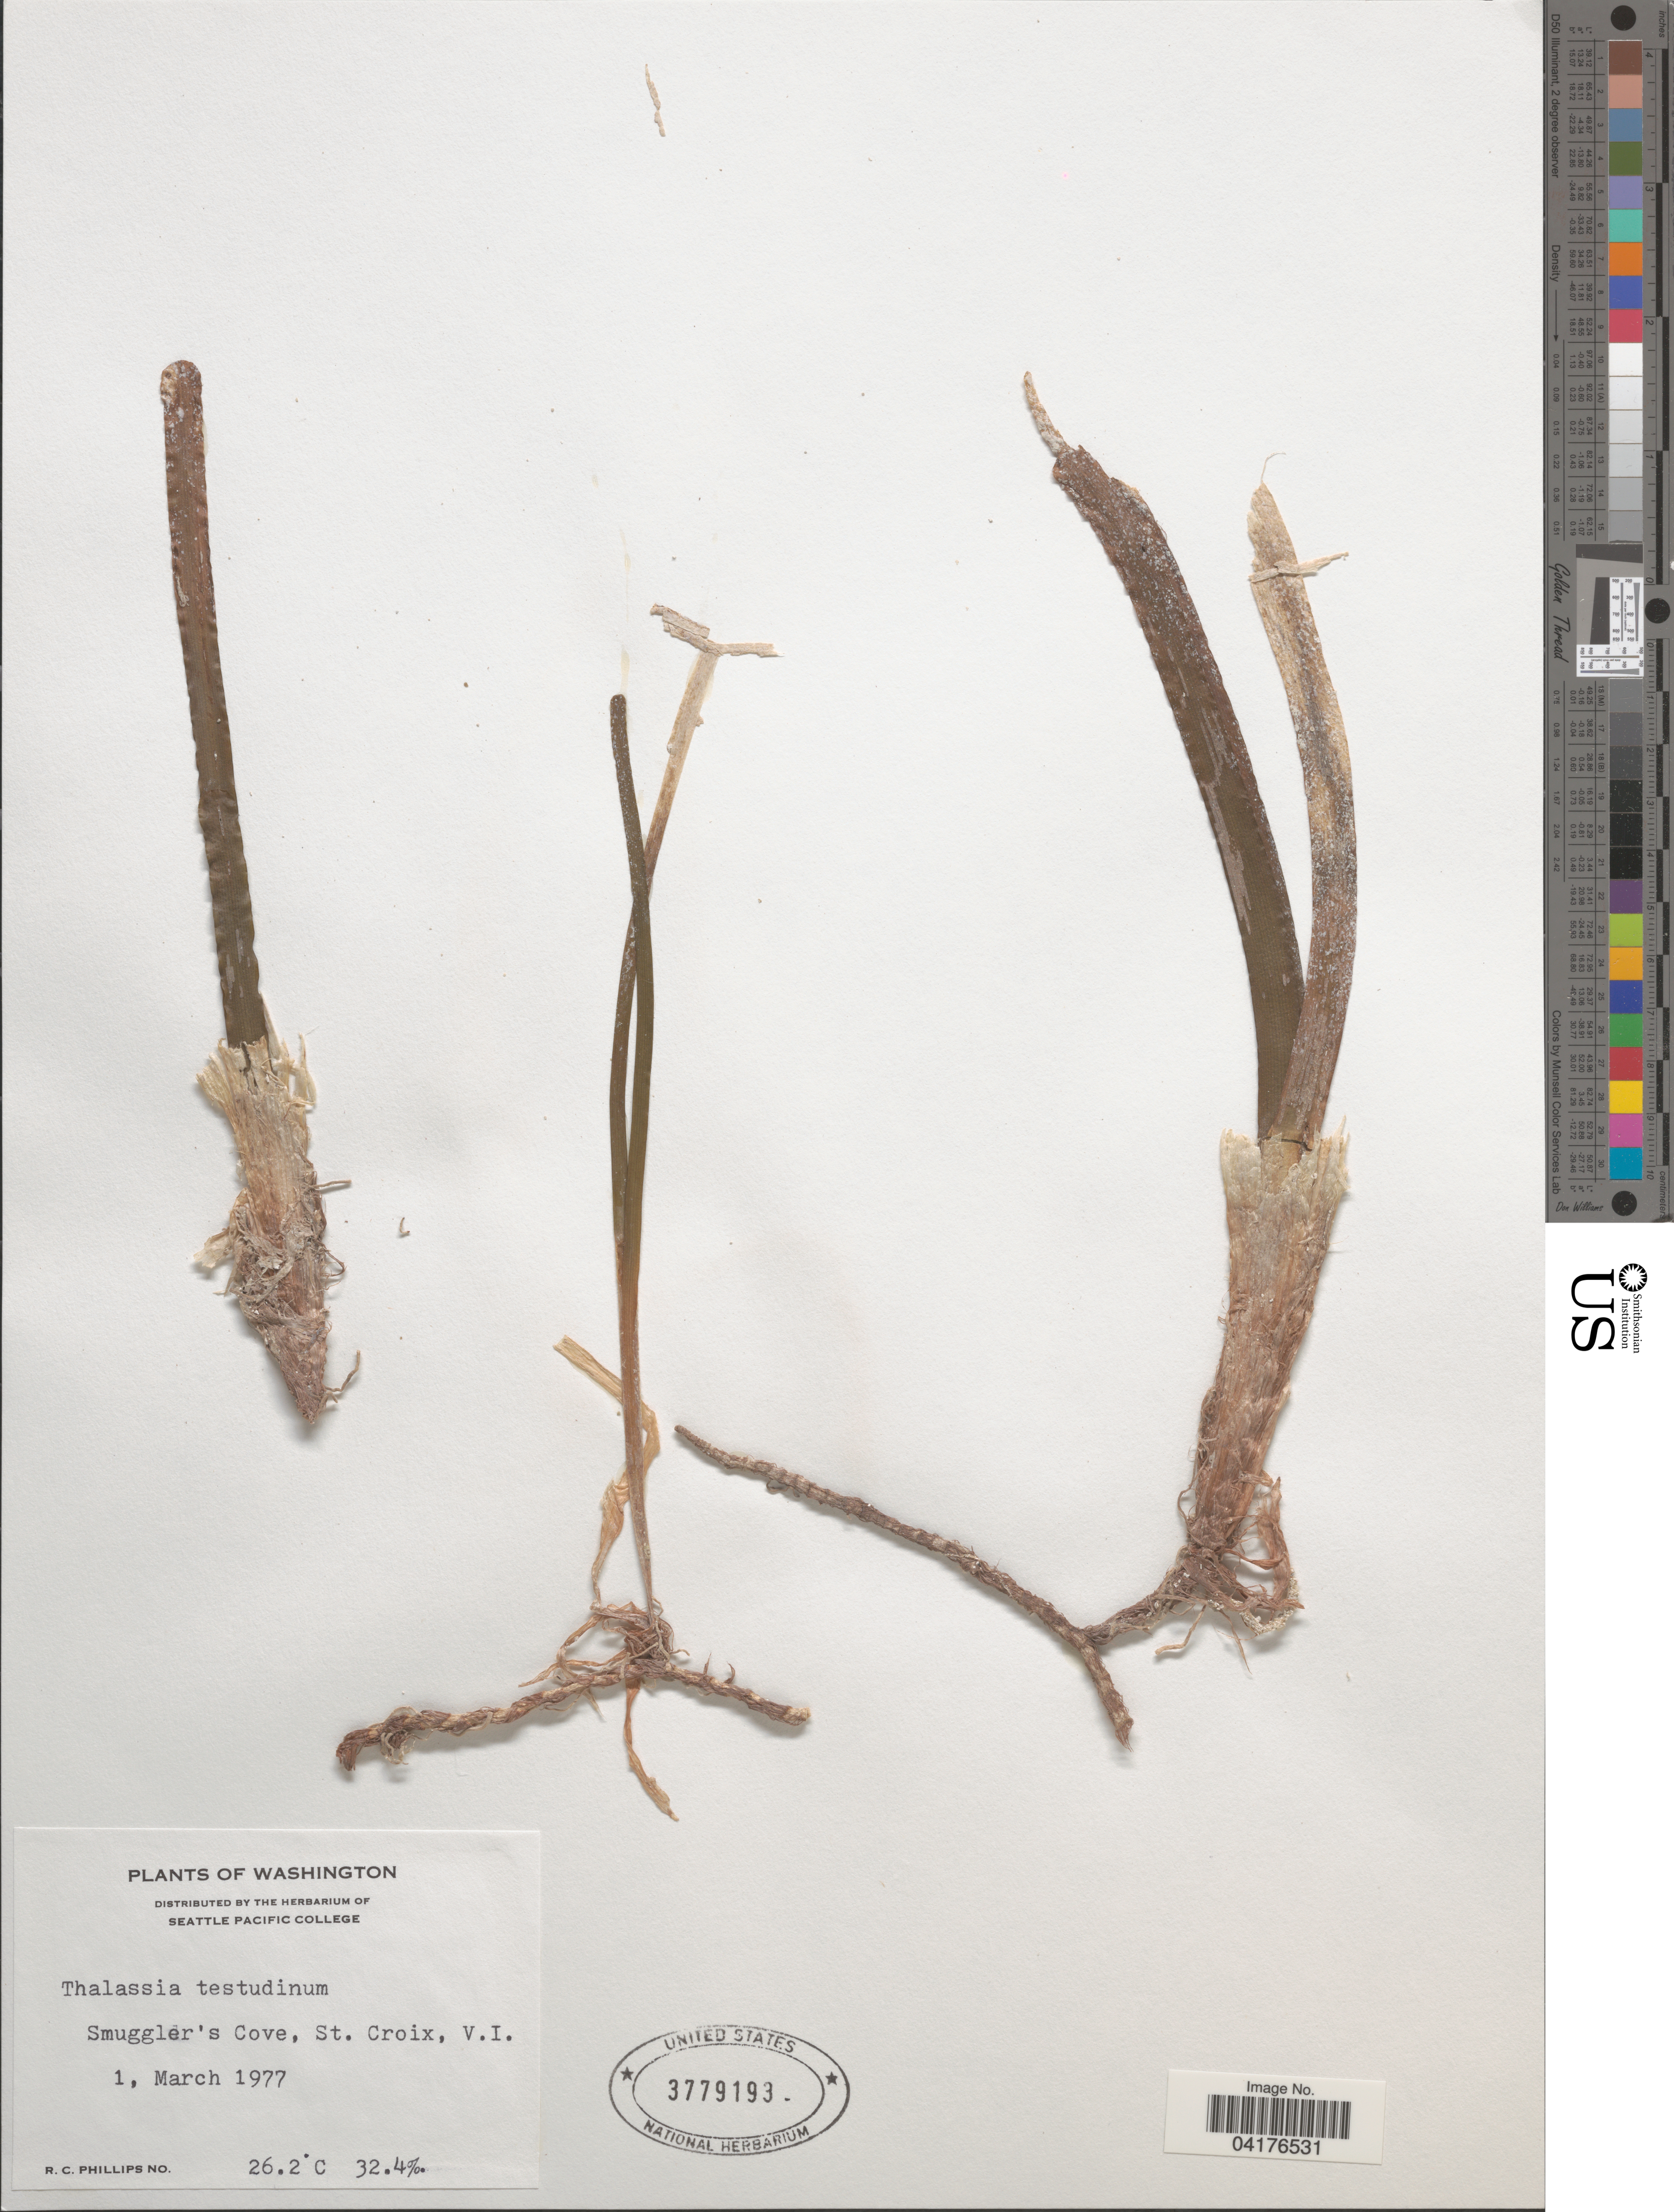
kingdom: Plantae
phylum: Tracheophyta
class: Liliopsida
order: Alismatales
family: Hydrocharitaceae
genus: Thalassia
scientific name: Thalassia testudinum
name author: Banks & Sol. ex K.D. Koenig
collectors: R. C. Phillips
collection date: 1977-03-01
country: U.S. Virgin Islands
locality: Smuggler's Cove, St. Croix, V.I.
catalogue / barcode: US 3779193